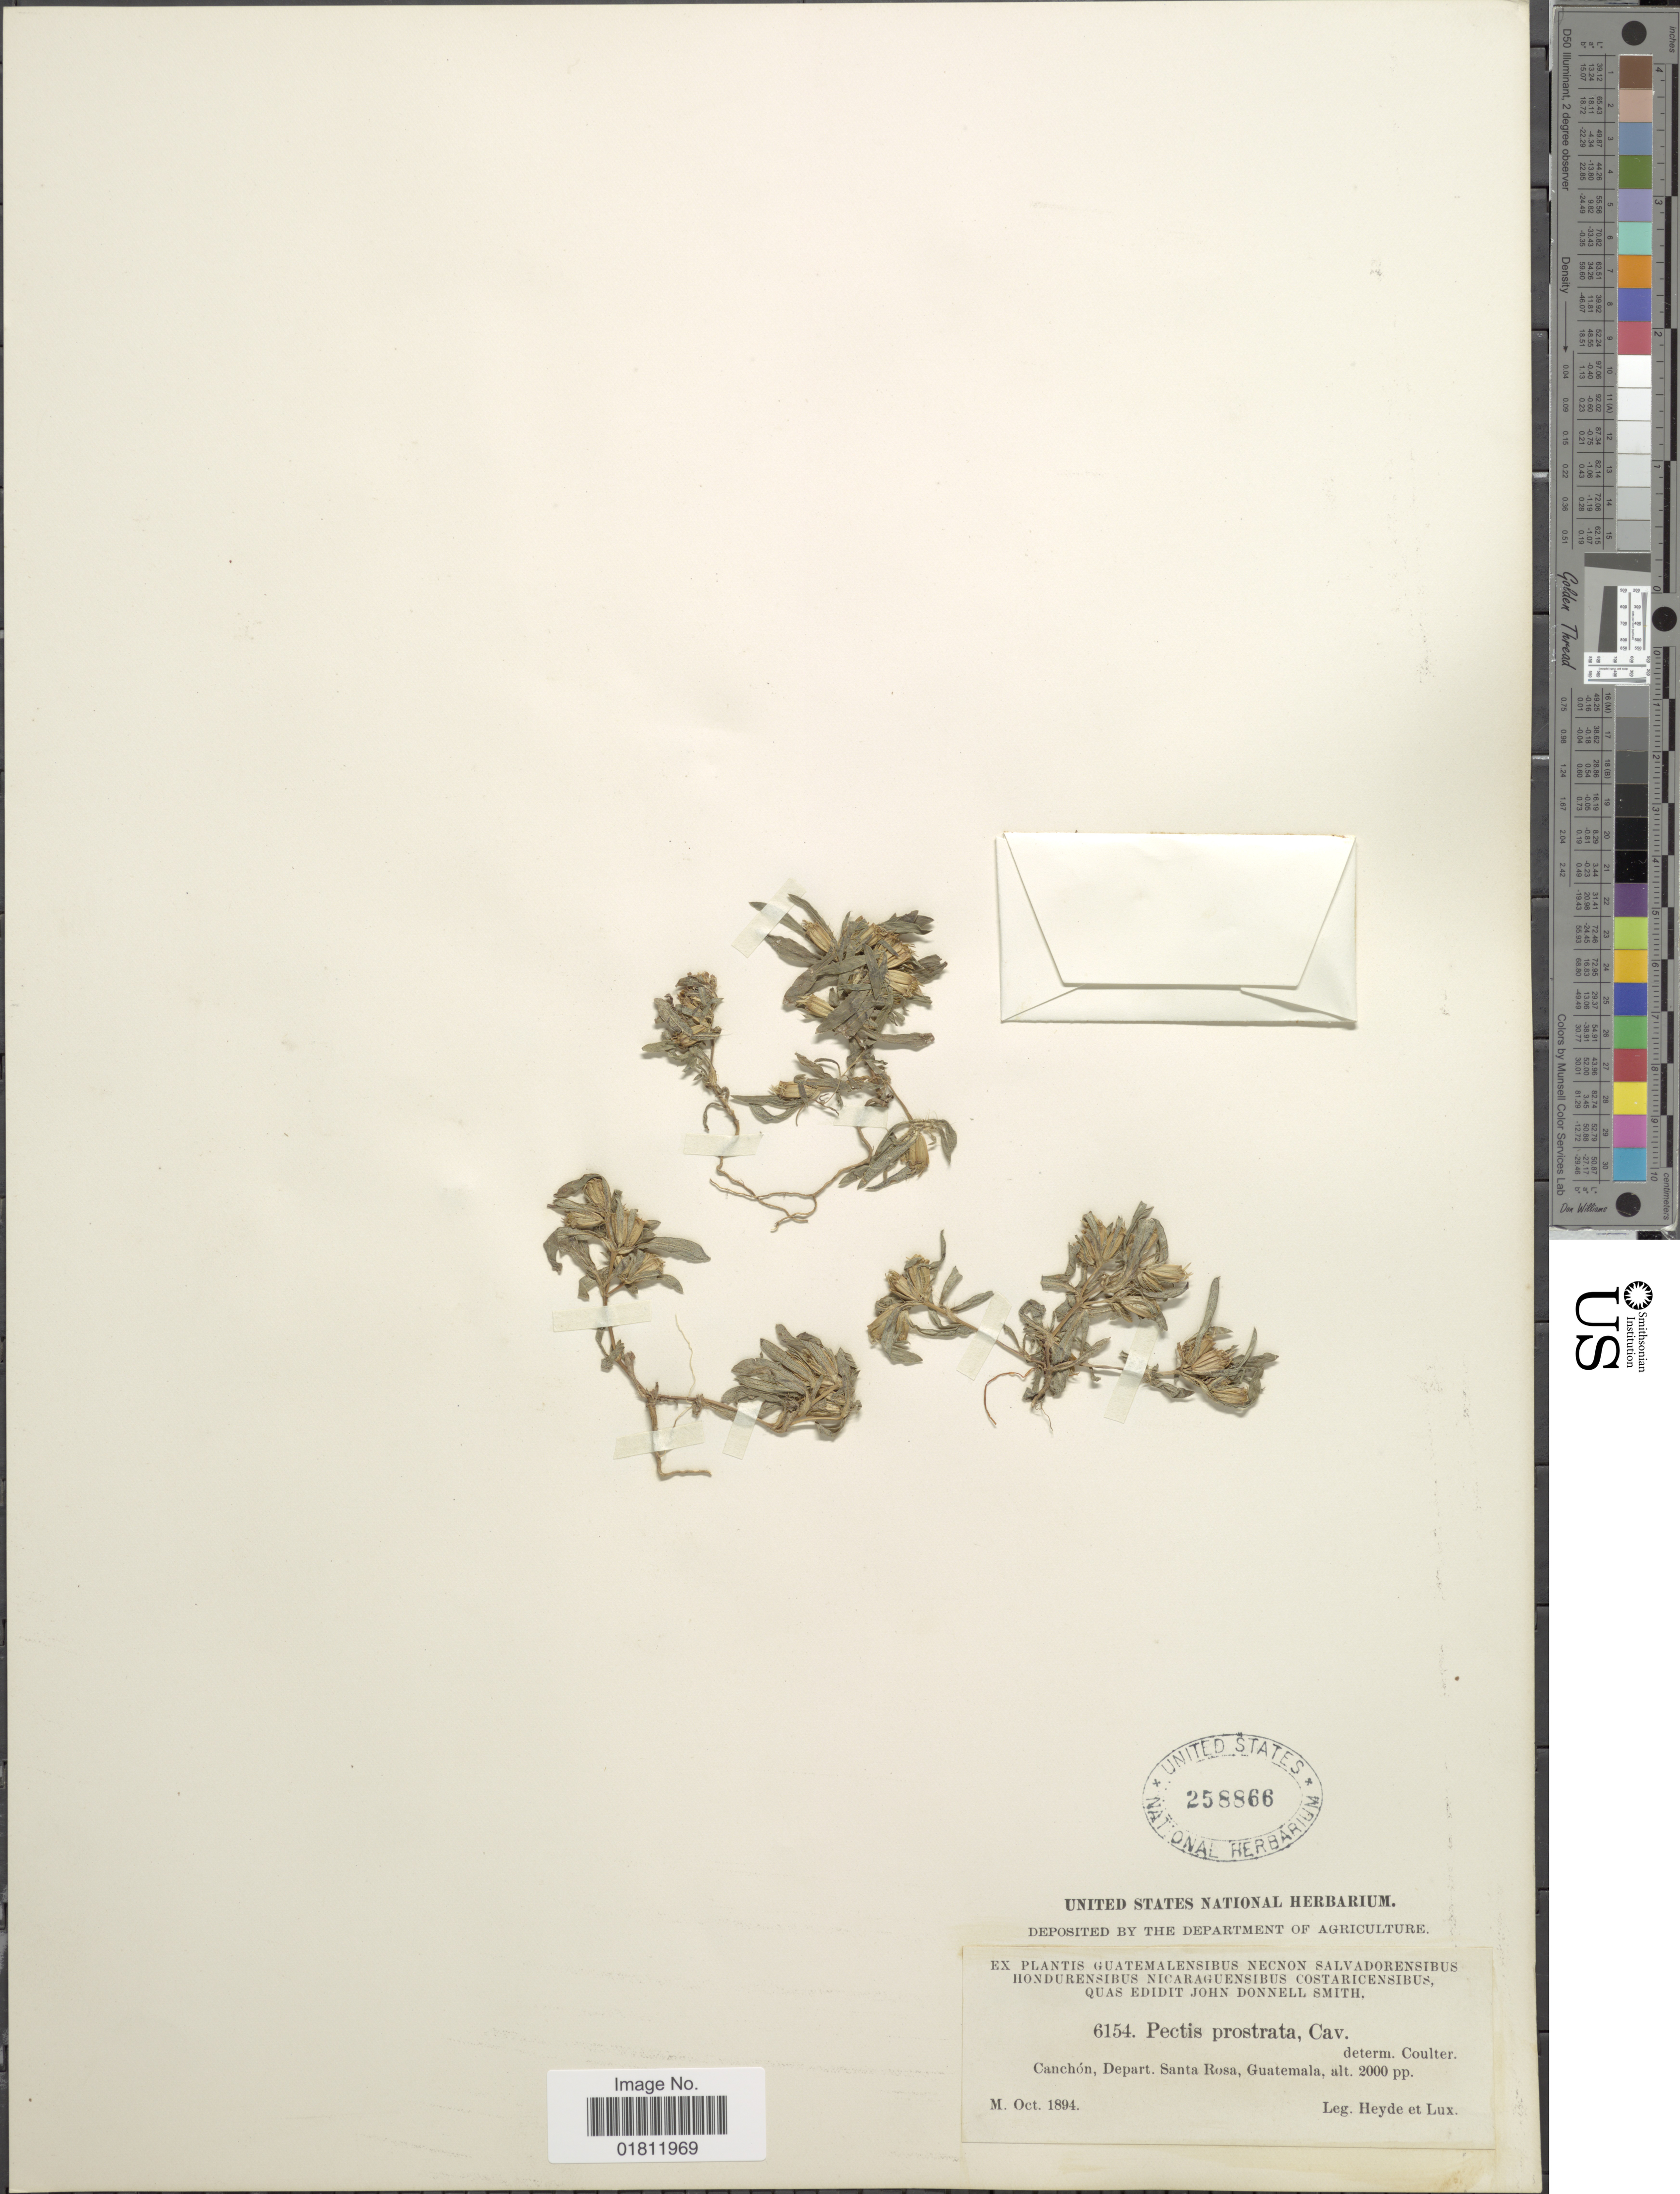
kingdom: Plantae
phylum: Tracheophyta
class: Magnoliopsida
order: Asterales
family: Asteraceae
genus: Pectis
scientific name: Pectis prostrata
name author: Cav.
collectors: Heyde & Lux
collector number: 6154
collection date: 1894-10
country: Guatemala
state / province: Santa Rosa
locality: Canchon, Depart. Santa Rosa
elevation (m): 610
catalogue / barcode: US 258866